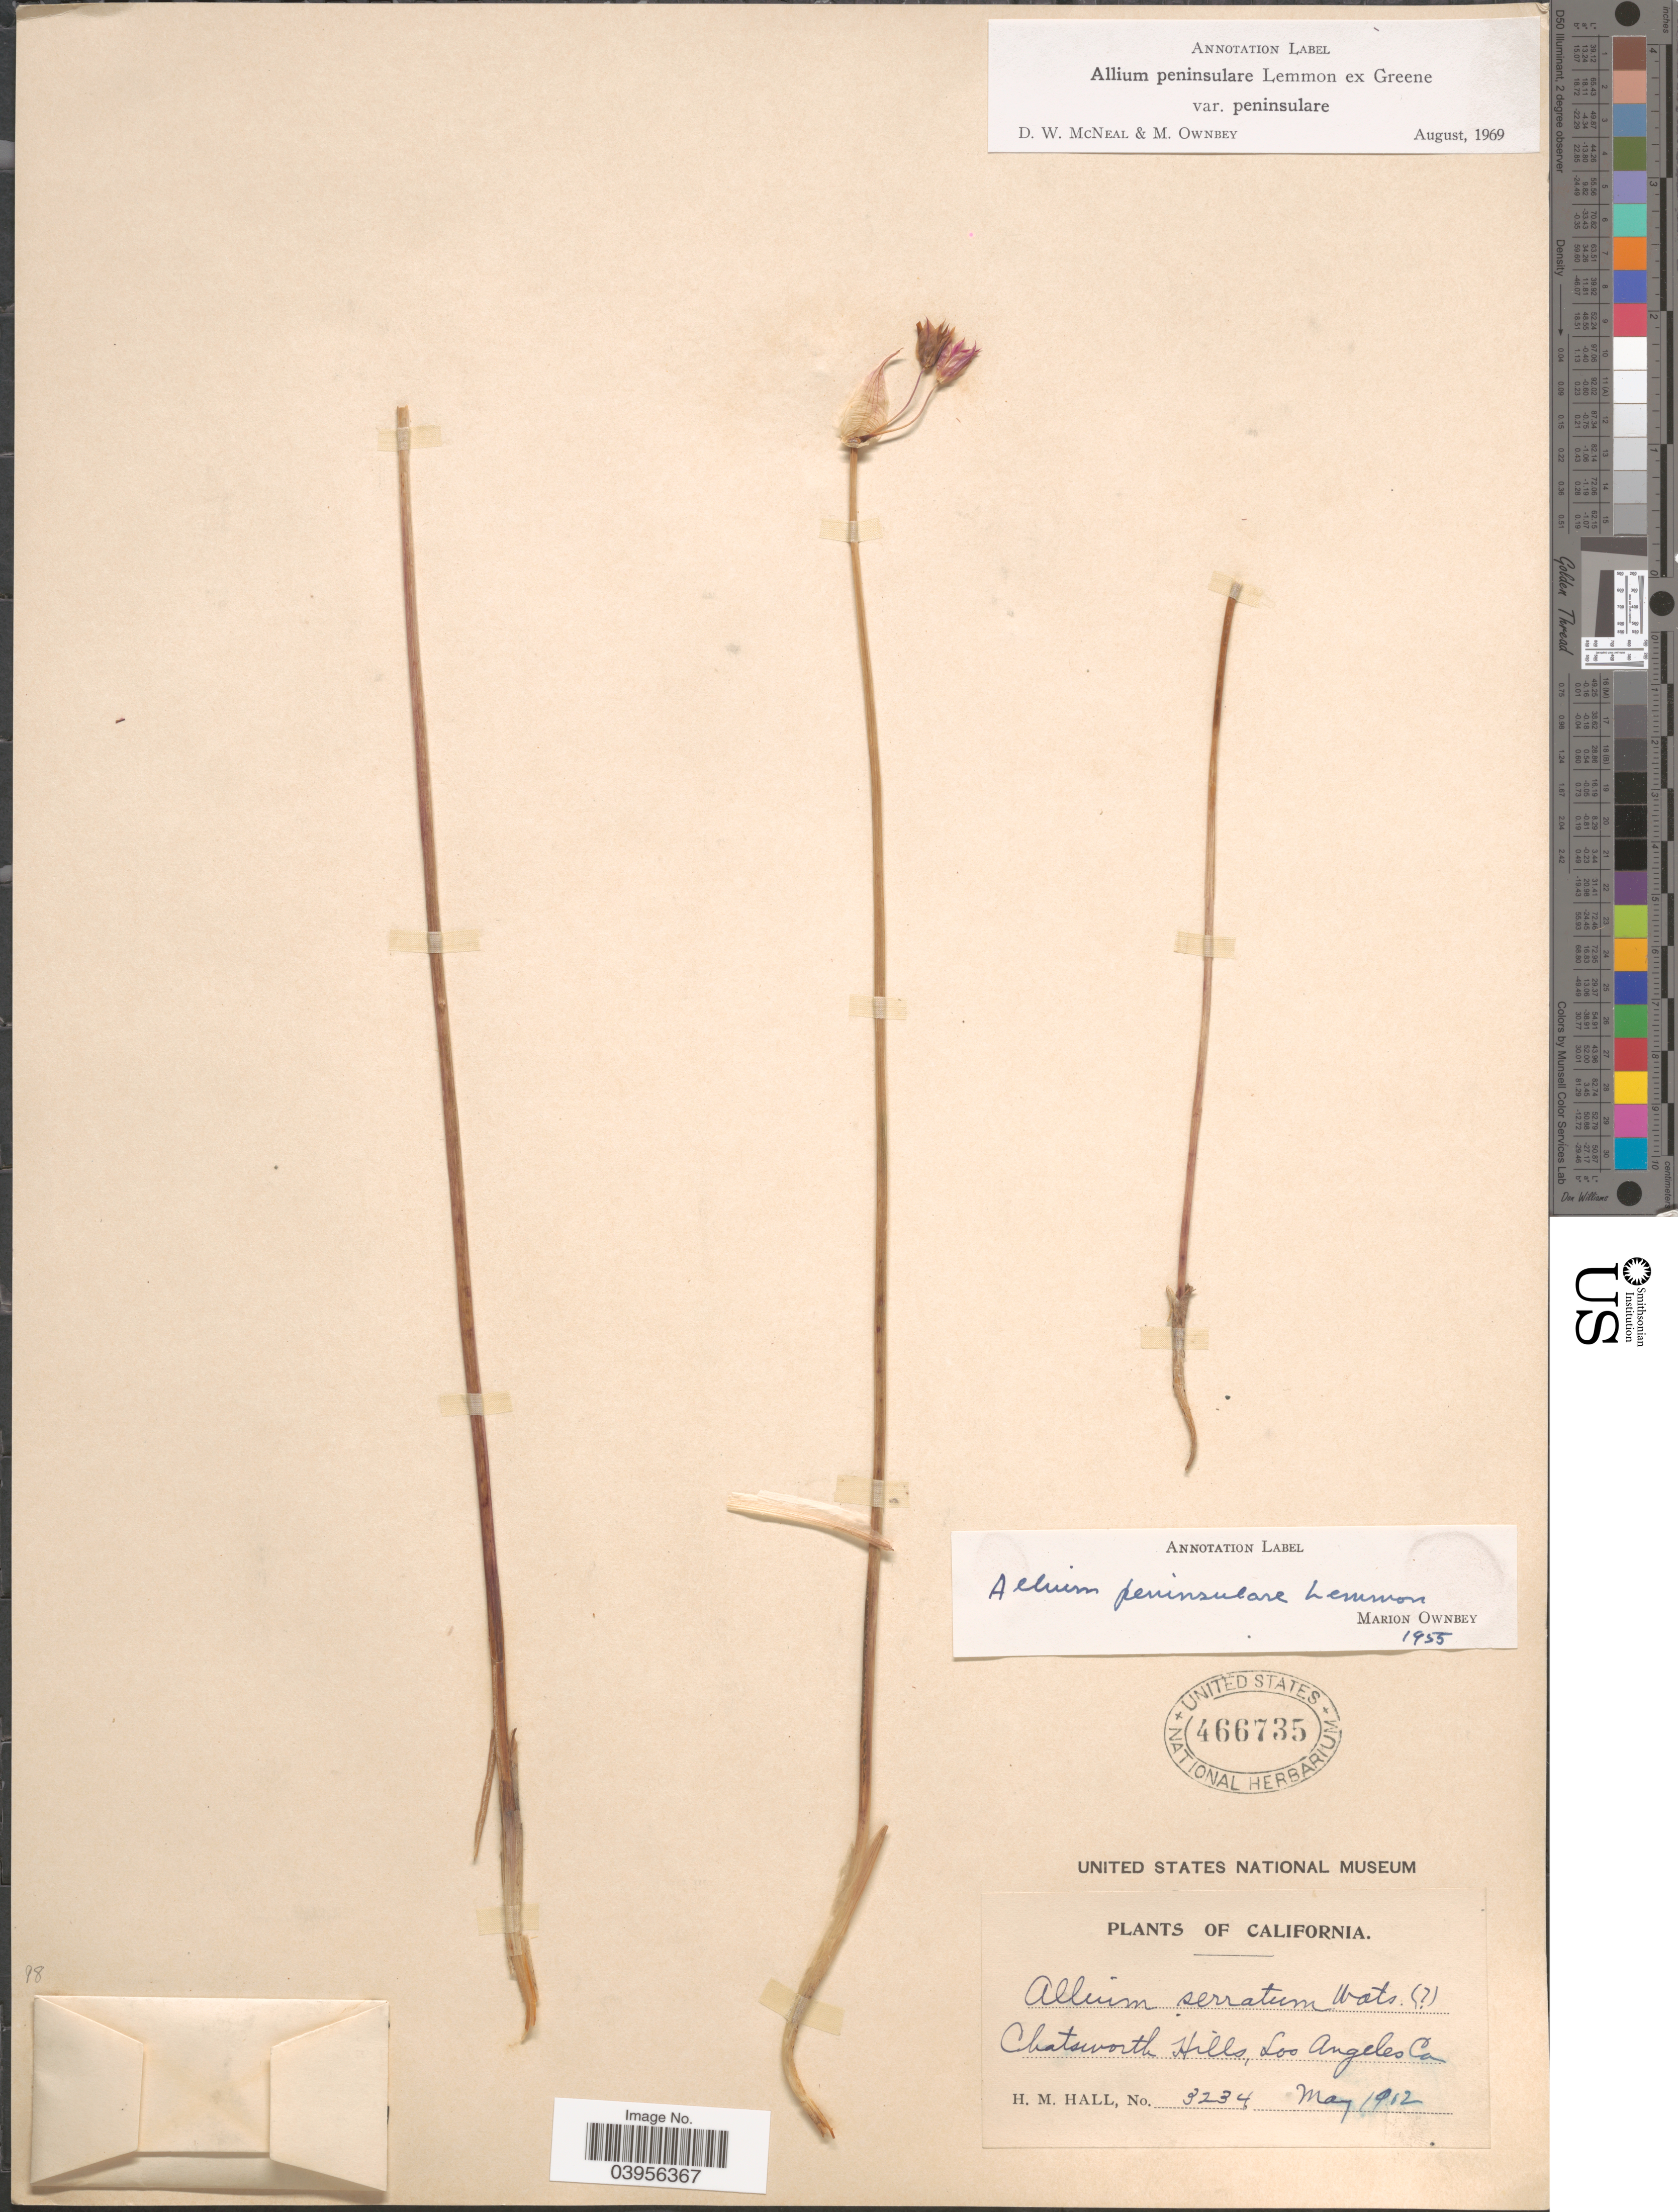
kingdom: Plantae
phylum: Tracheophyta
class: Liliopsida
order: Asparagales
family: Amaryllidaceae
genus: Allium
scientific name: Allium peninsulare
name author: Lemmon ex Greene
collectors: H. M. Hall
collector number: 3234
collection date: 1902-05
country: United States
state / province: California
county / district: Los Angeles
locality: Chatsworth Hills, Los Angeles Co.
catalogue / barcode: US 466735